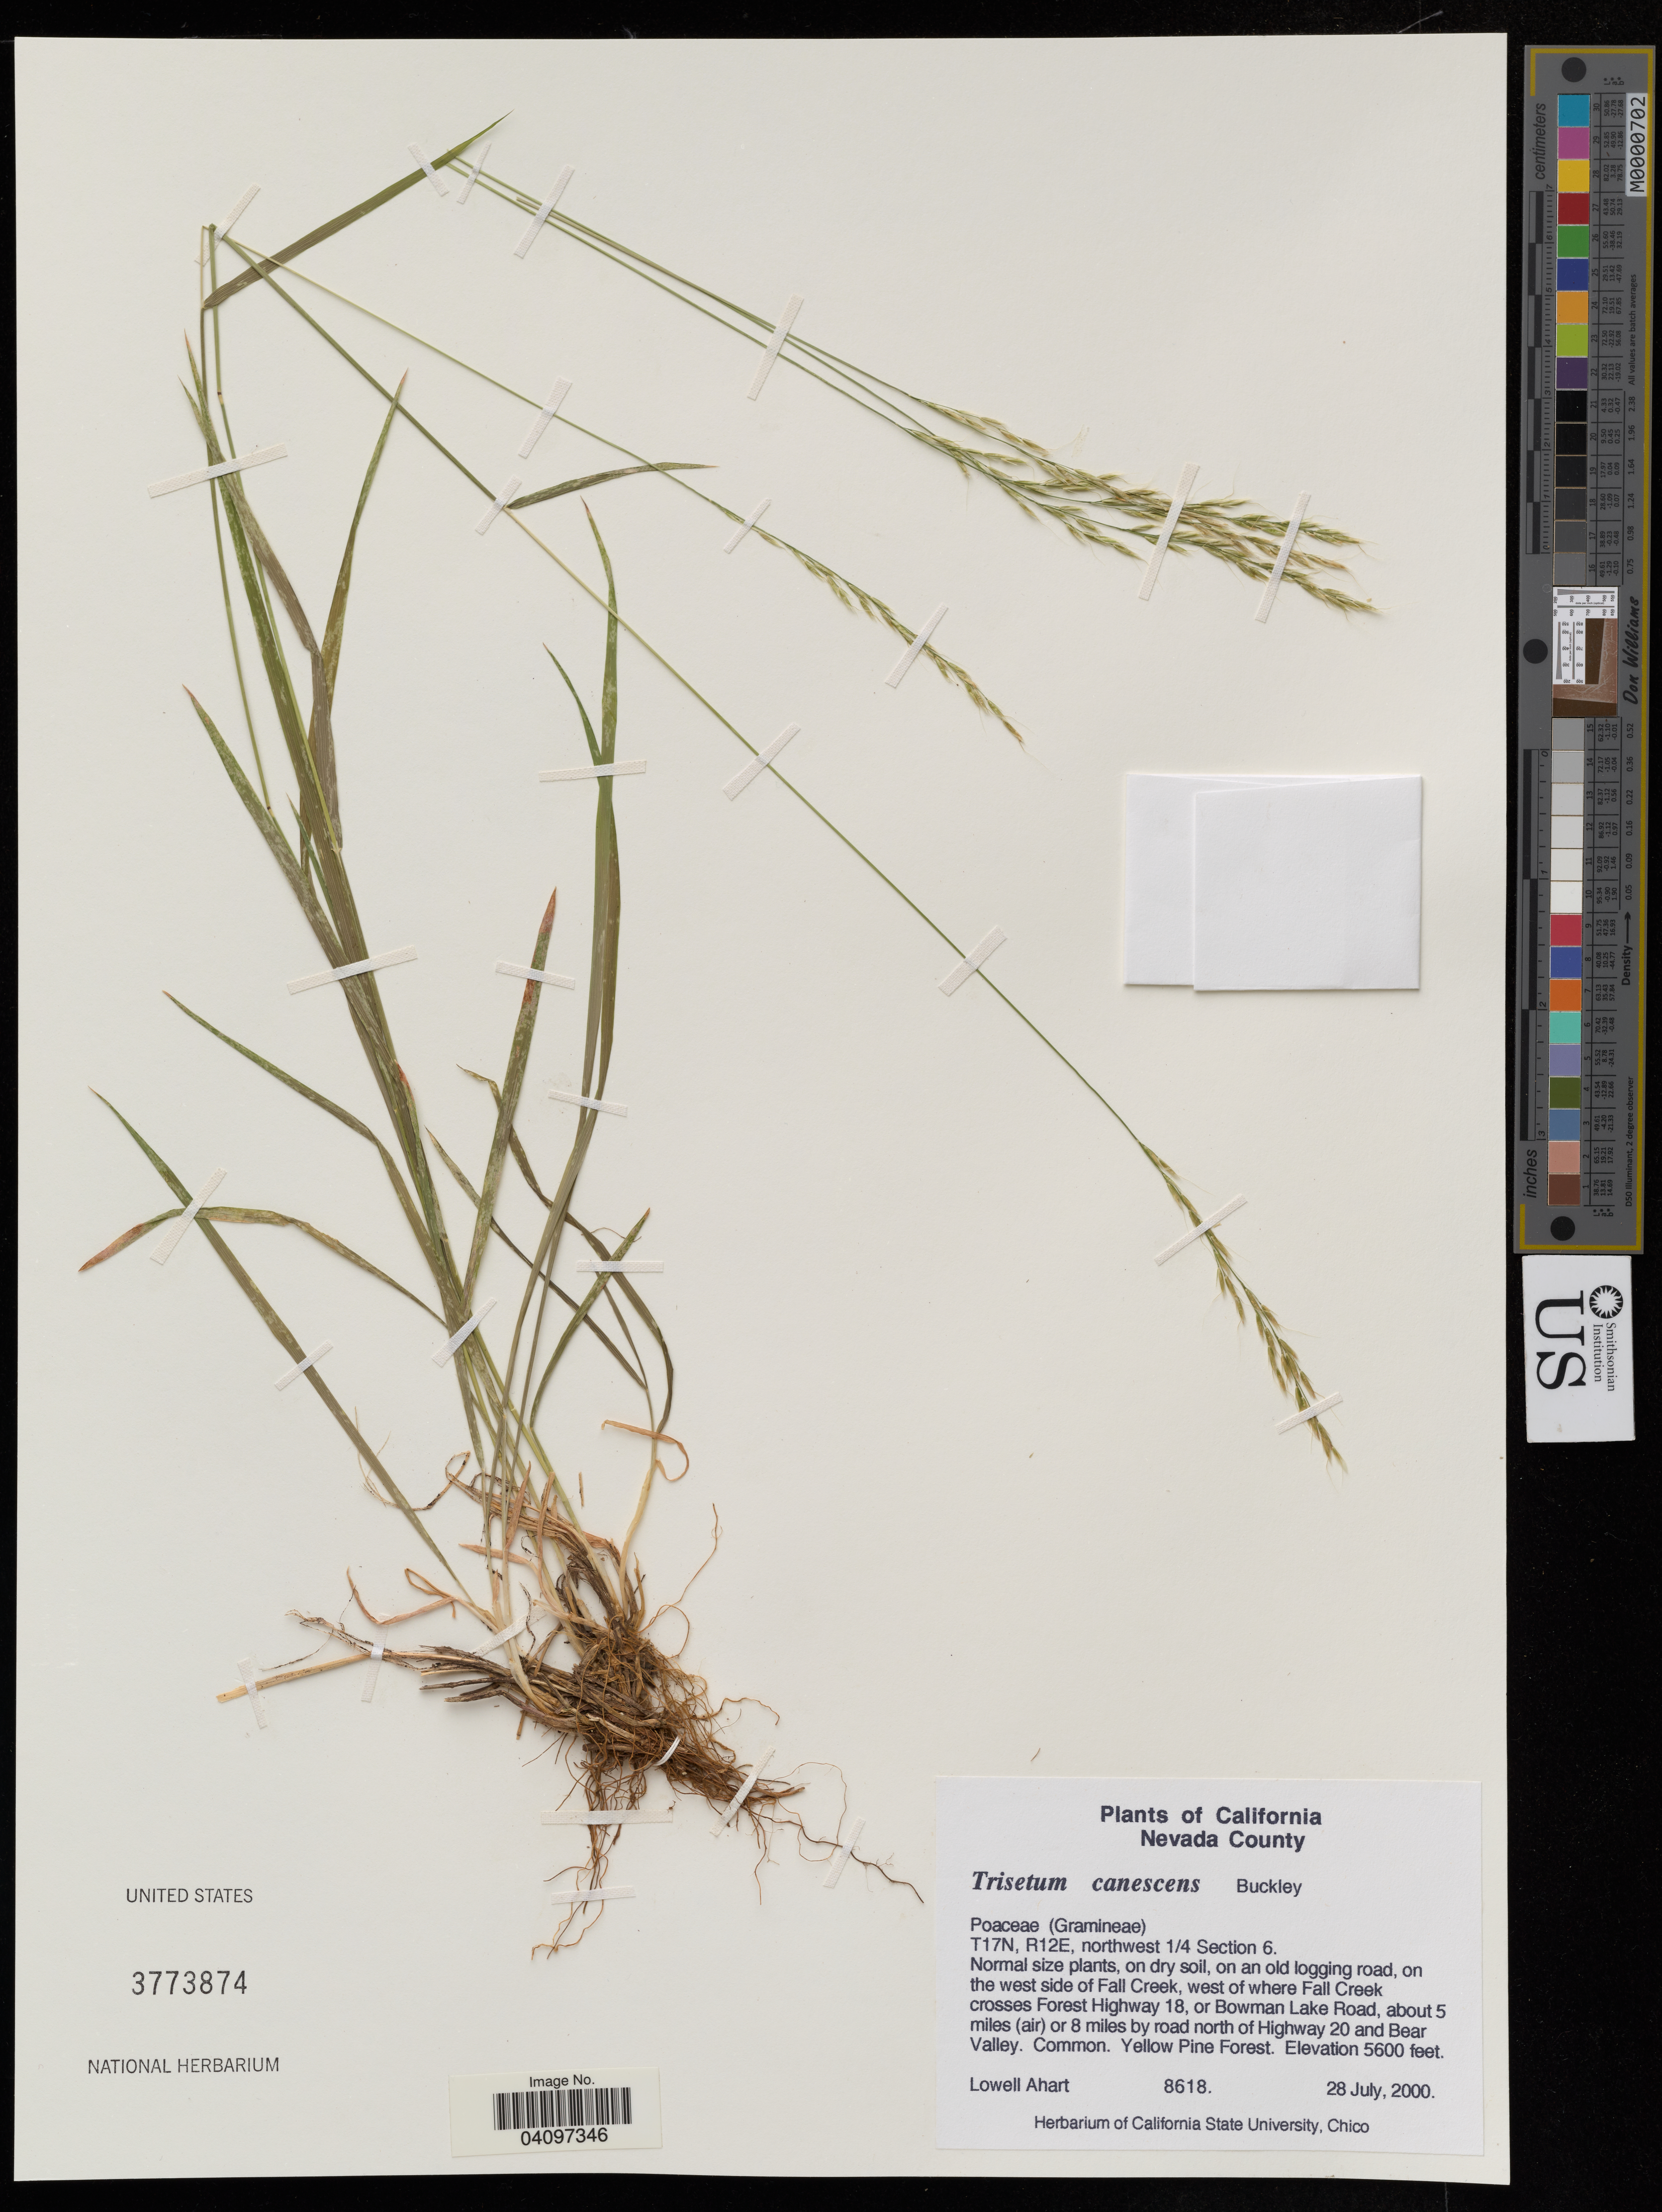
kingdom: Plantae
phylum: Tracheophyta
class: Liliopsida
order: Poales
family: Poaceae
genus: Trisetum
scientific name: Trisetum canescens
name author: Buckley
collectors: L. Ahart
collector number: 8618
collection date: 2000-07-28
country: United States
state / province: California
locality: Nevada County.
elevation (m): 1707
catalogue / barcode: US 3773874